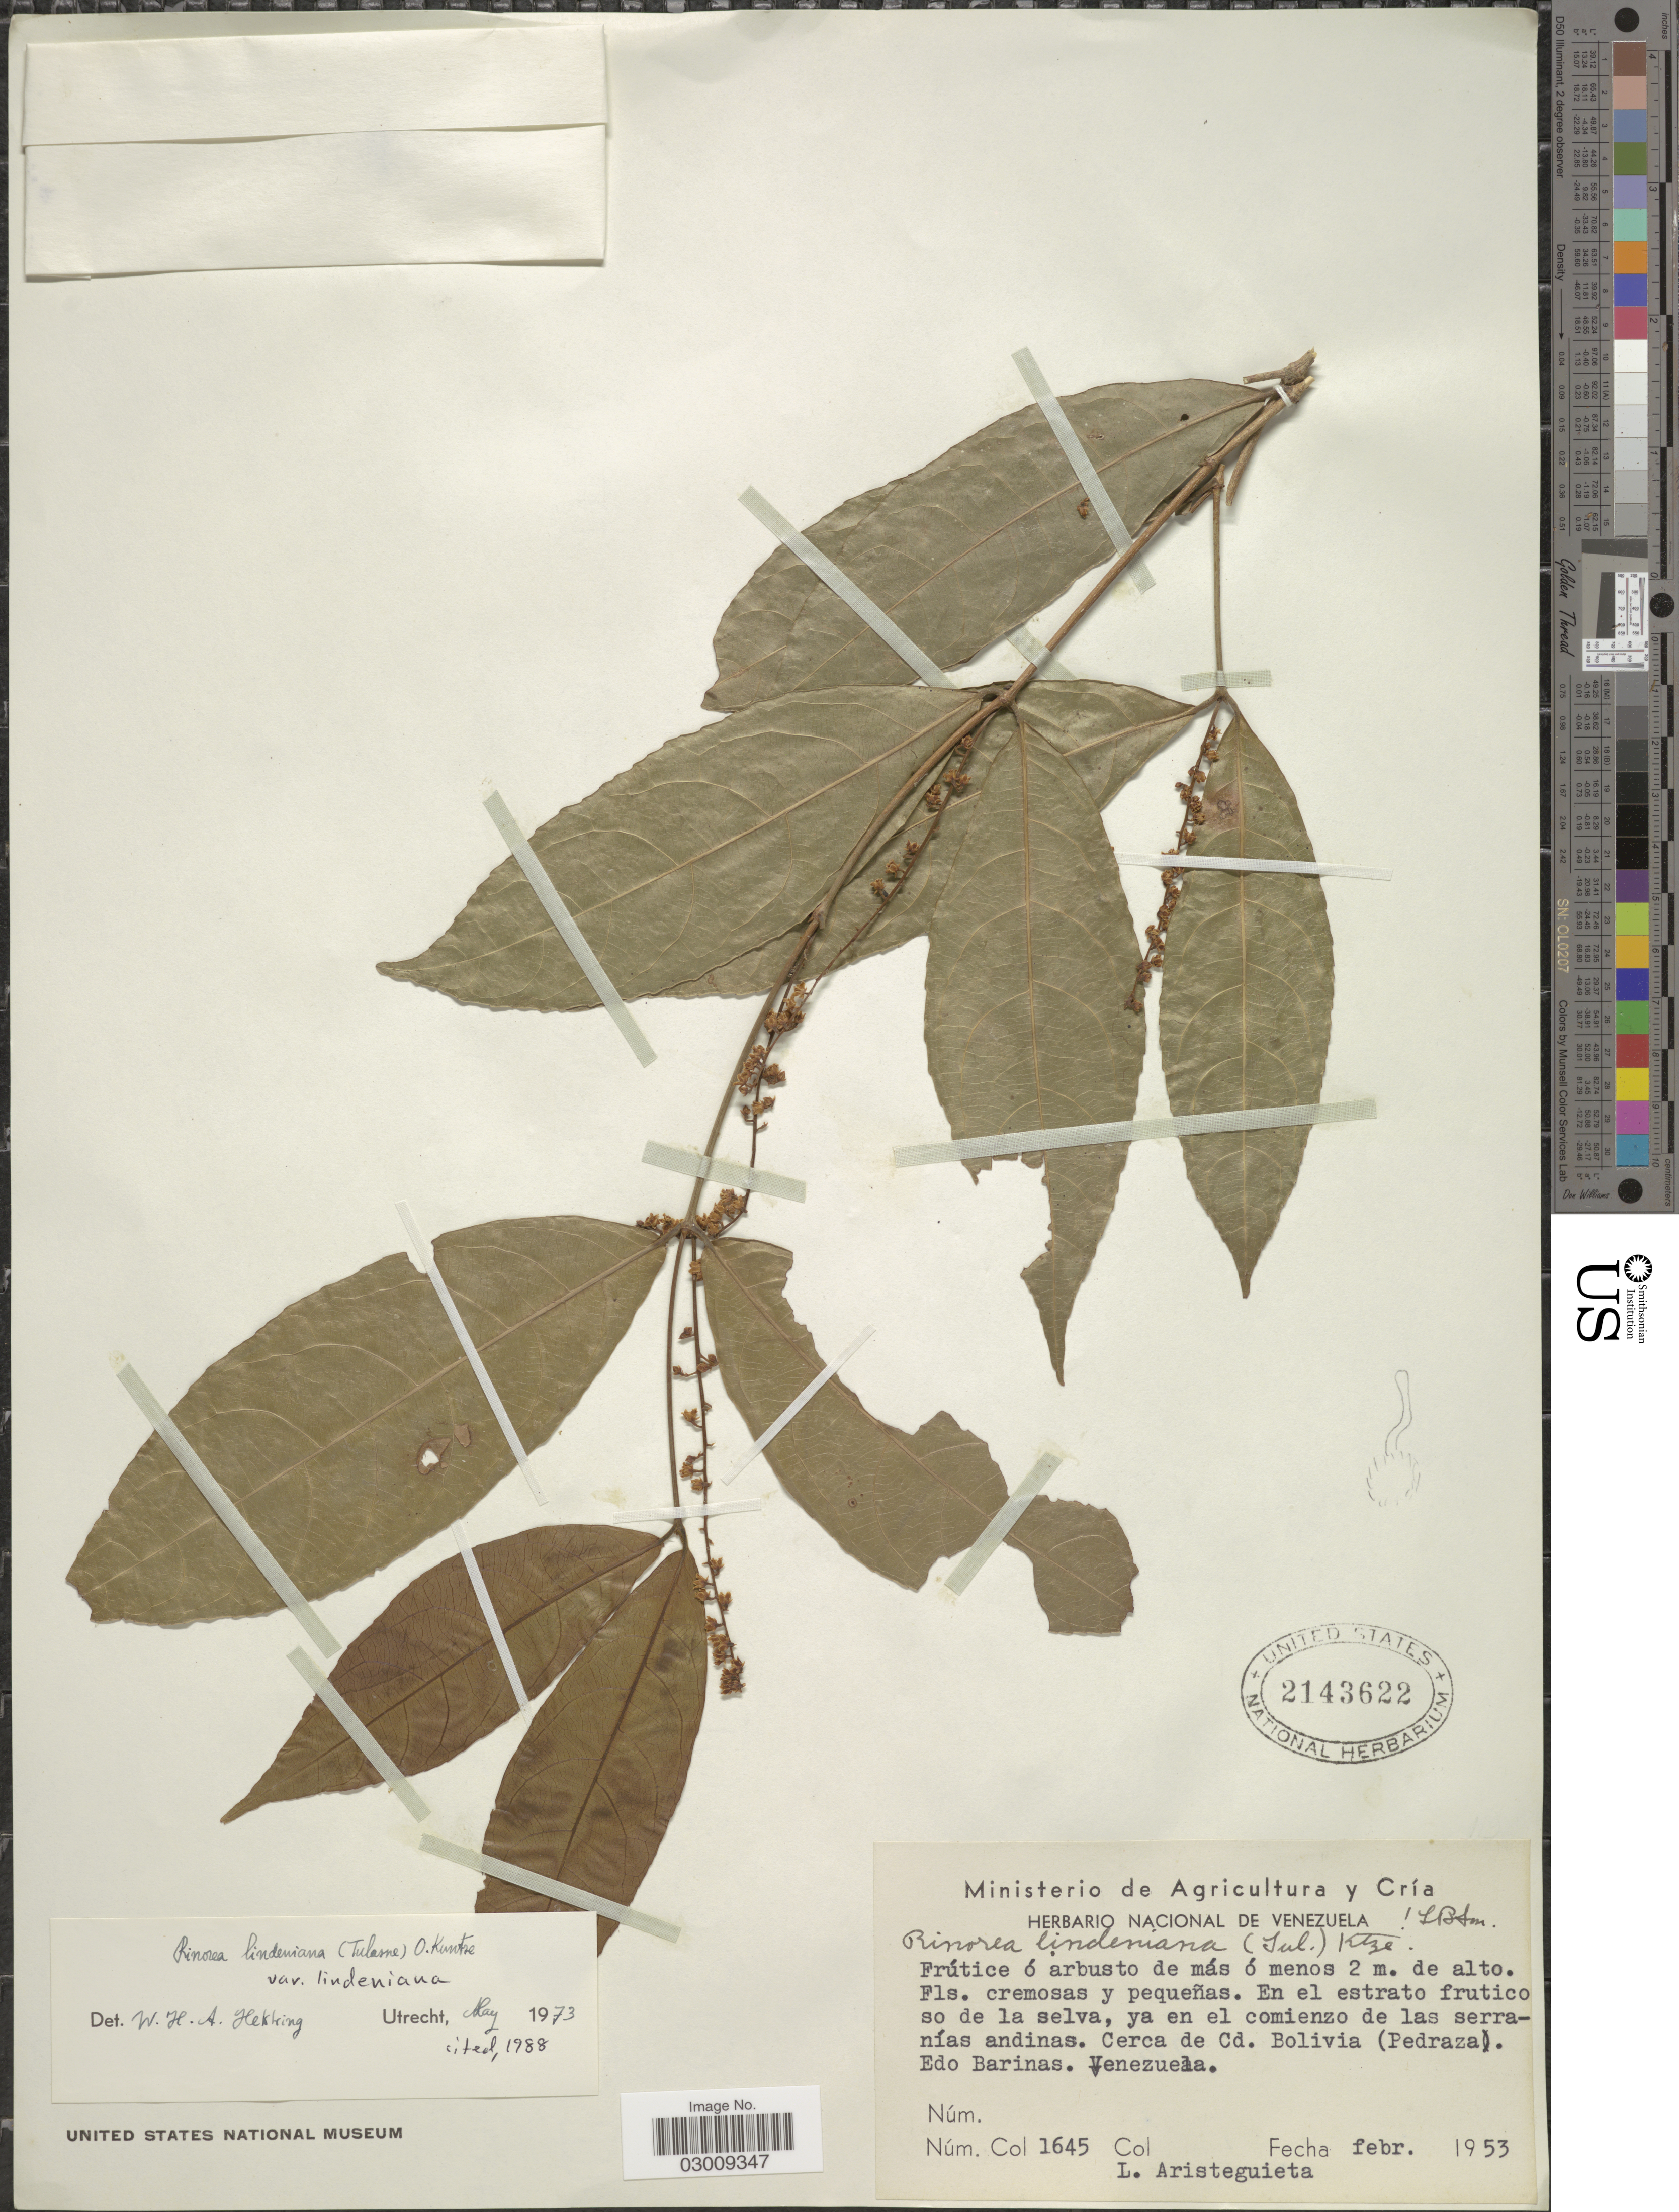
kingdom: Plantae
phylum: Tracheophyta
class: Magnoliopsida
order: Malpighiales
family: Violaceae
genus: Rinorea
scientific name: Rinorea lindeniana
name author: (Tul.) Kuntze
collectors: L. Aristeguieta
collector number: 1645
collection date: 1953-02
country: Venezuela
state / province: Barinas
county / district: Pedraza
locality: Cerca de Cd. Bolivia (Pedraza).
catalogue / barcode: US 2143622